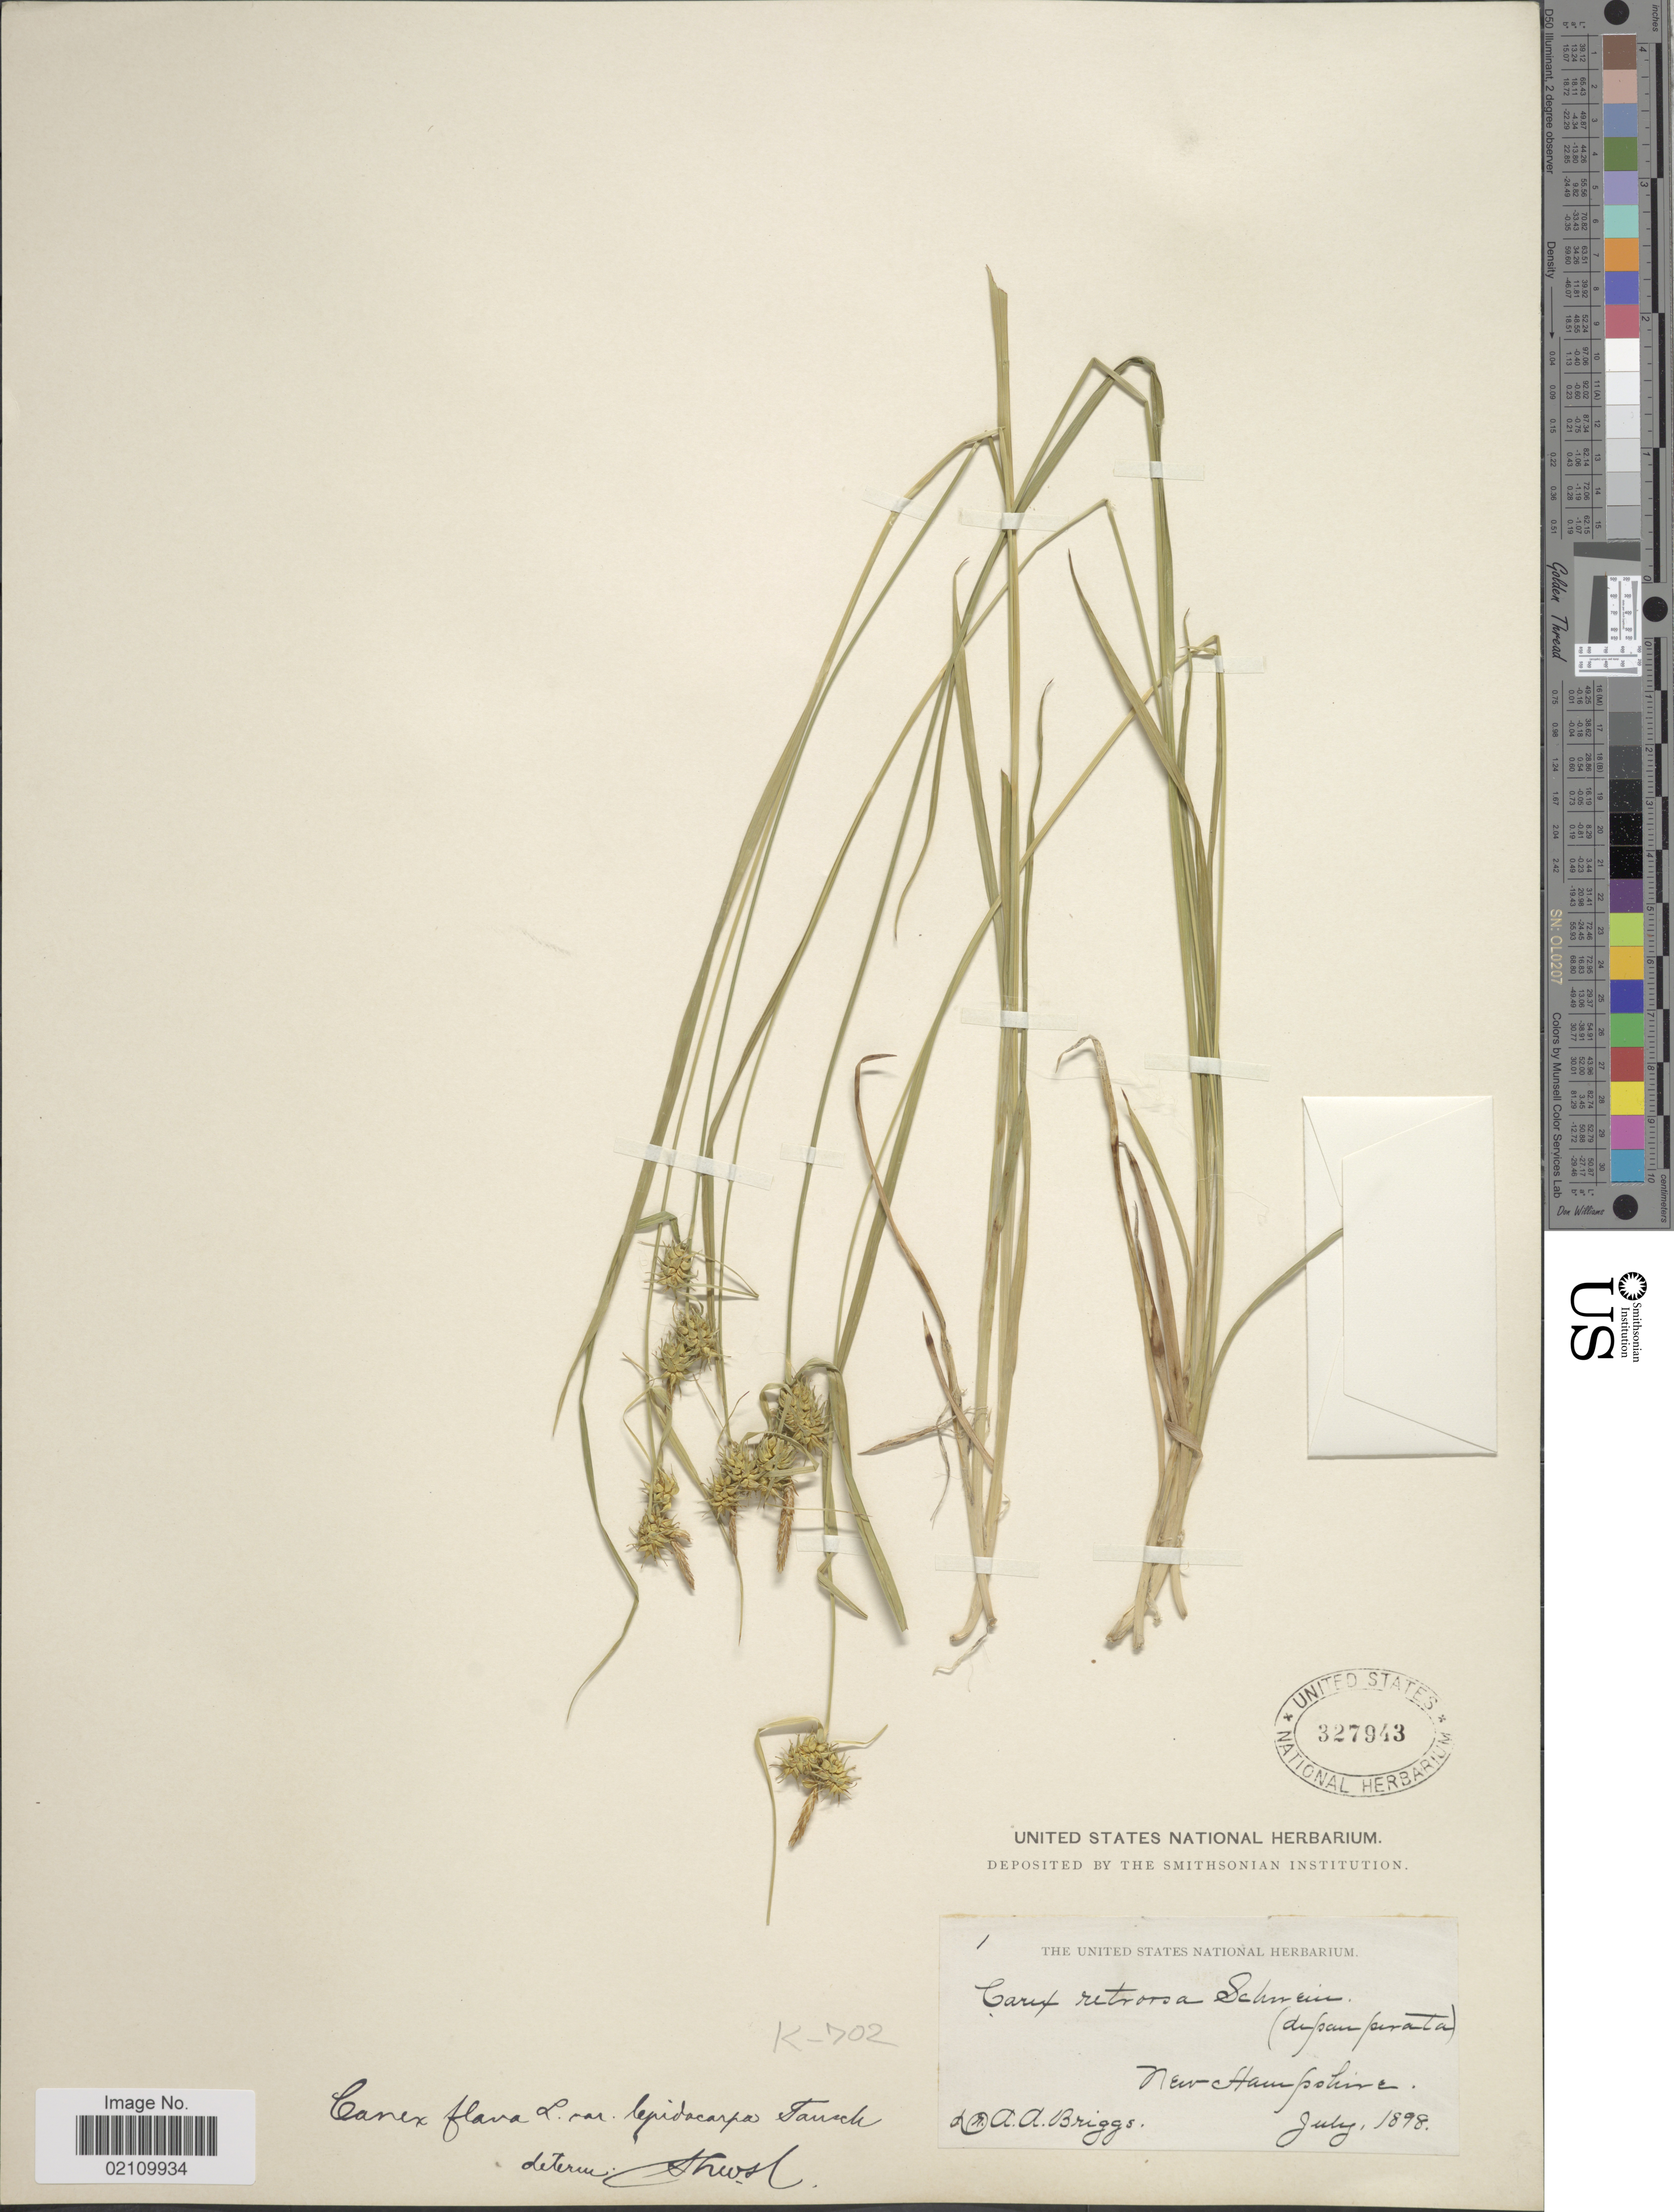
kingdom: Plantae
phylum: Tracheophyta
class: Liliopsida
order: Poales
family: Cyperaceae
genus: Carex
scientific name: Carex flava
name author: L.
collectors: A. Briggs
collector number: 1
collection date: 1898-07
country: United States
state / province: New Hampshire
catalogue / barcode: US 327943